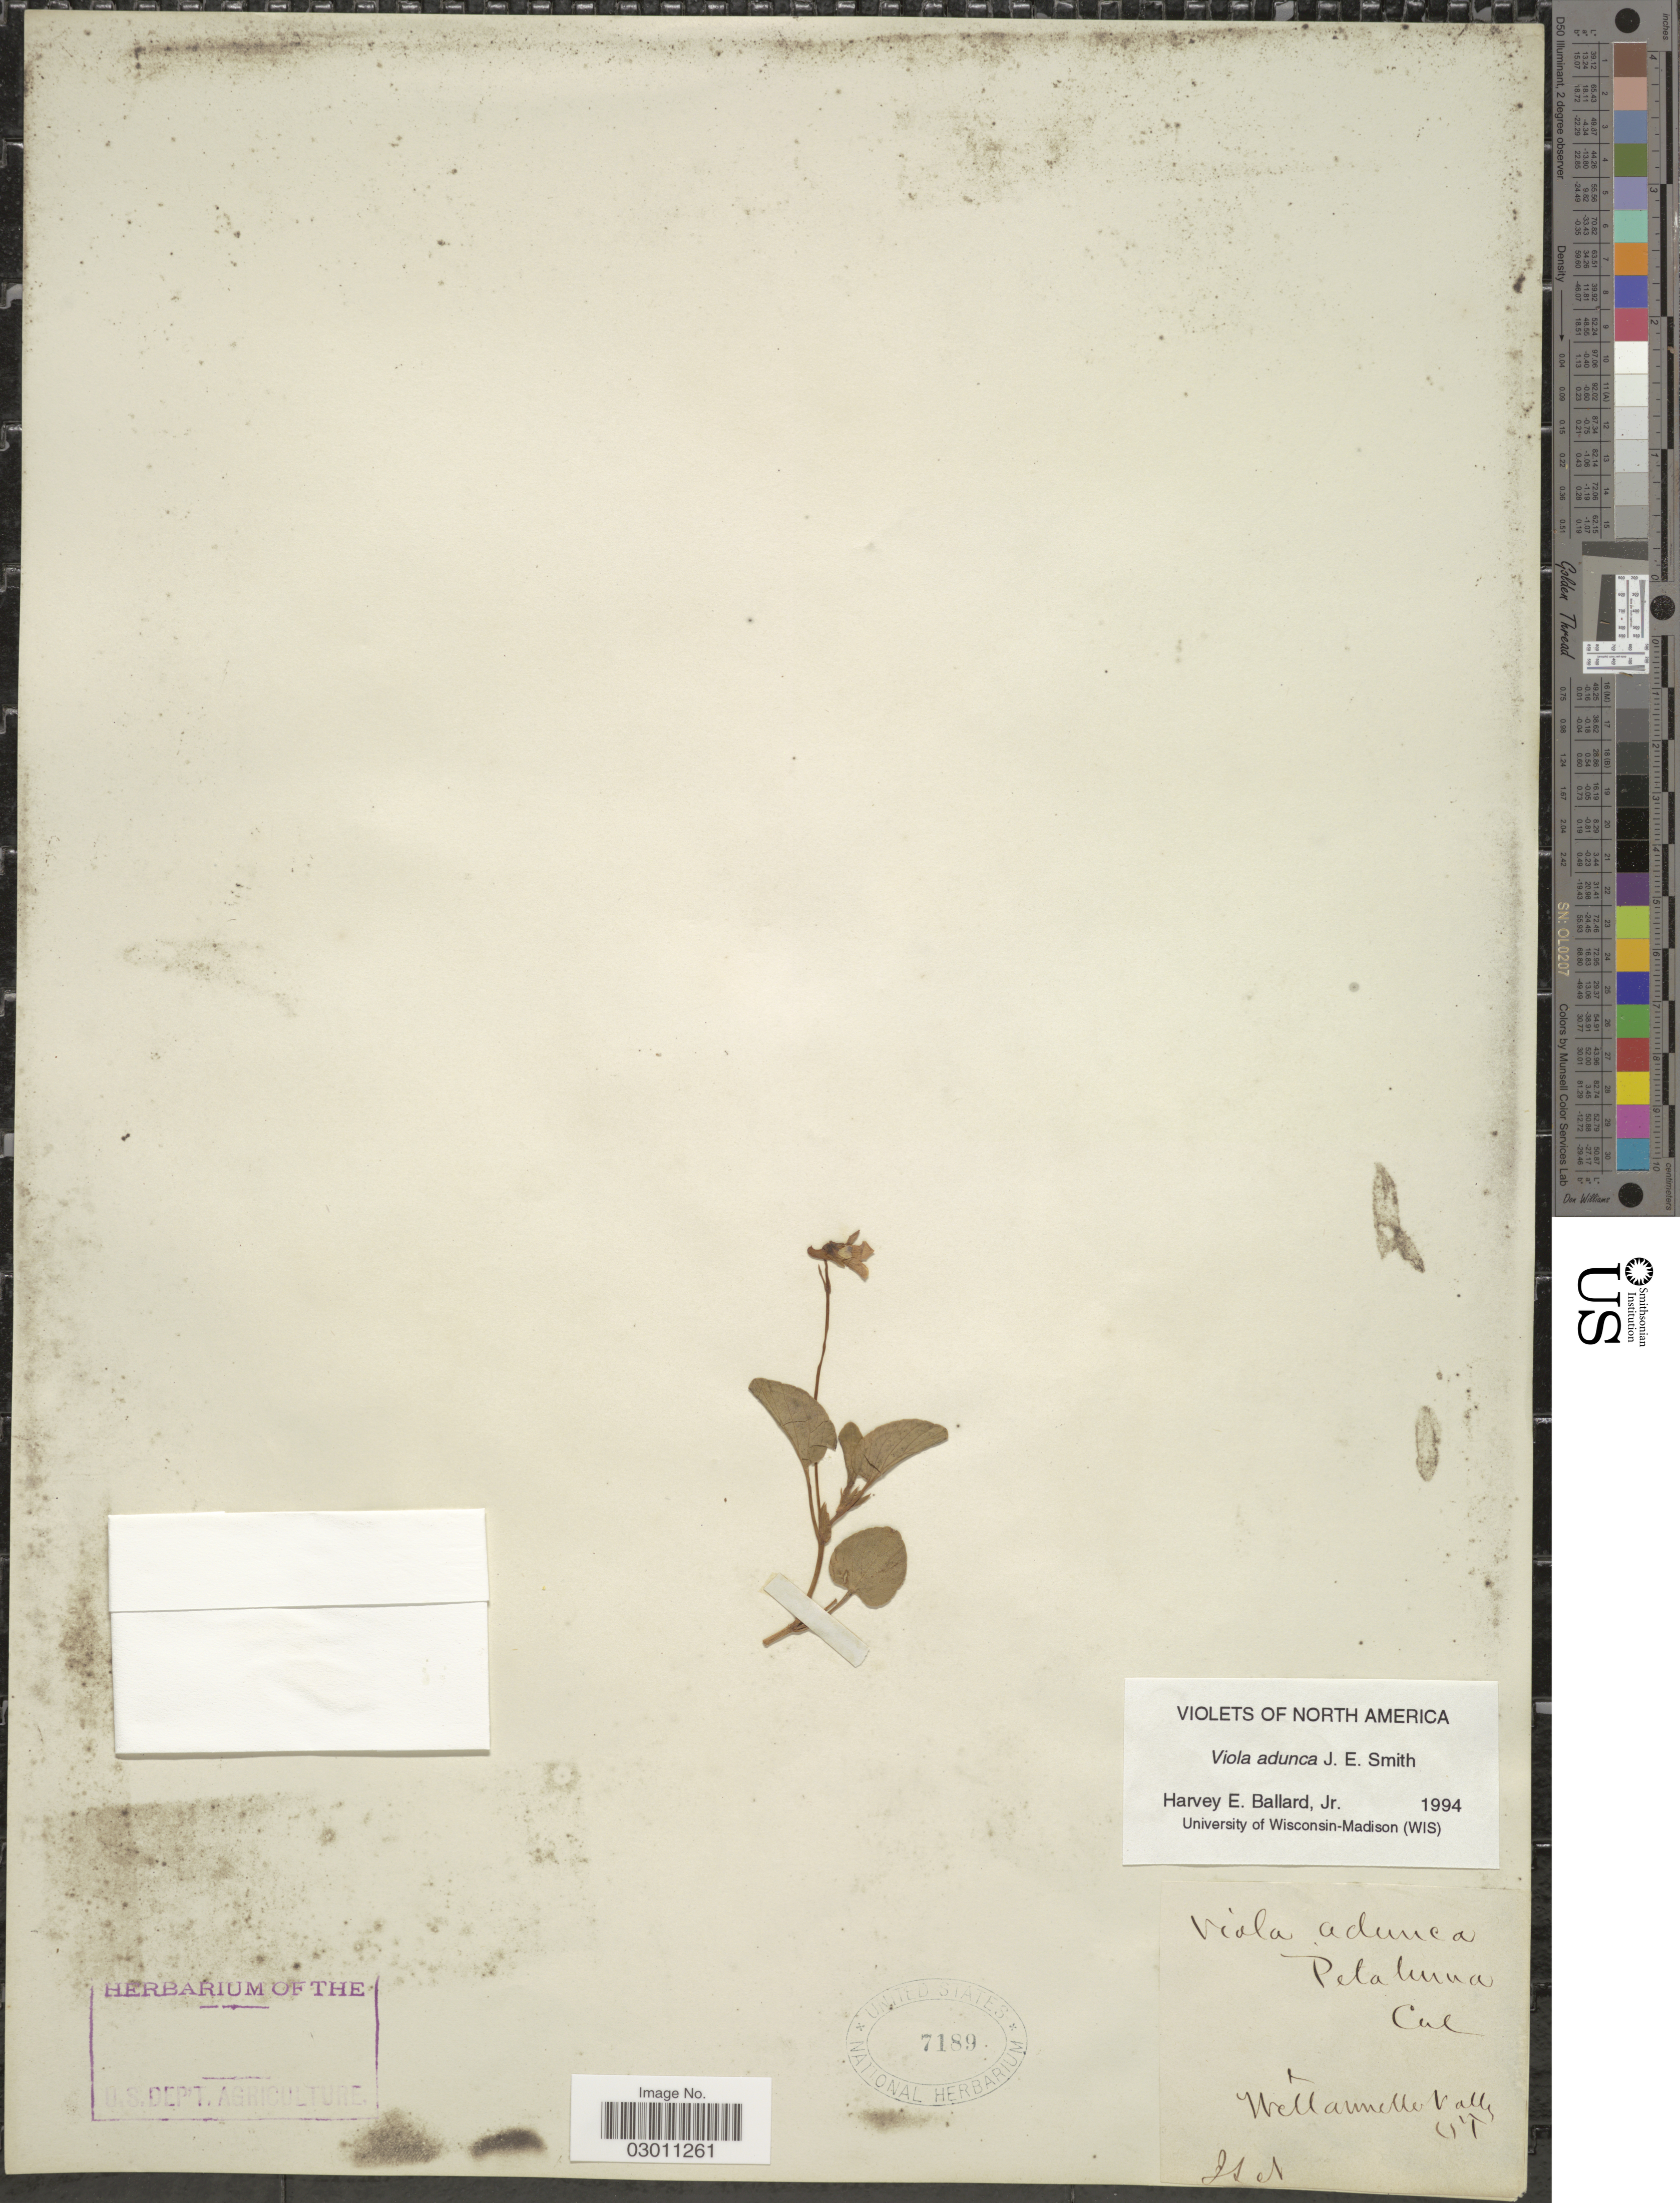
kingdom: Plantae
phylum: Tracheophyta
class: Magnoliopsida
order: Malpighiales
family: Violaceae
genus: Viola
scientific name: Viola adunca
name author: Sm.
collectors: J. S. N.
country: United States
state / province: Oregon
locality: Willamette Valley OT.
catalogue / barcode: US 7189